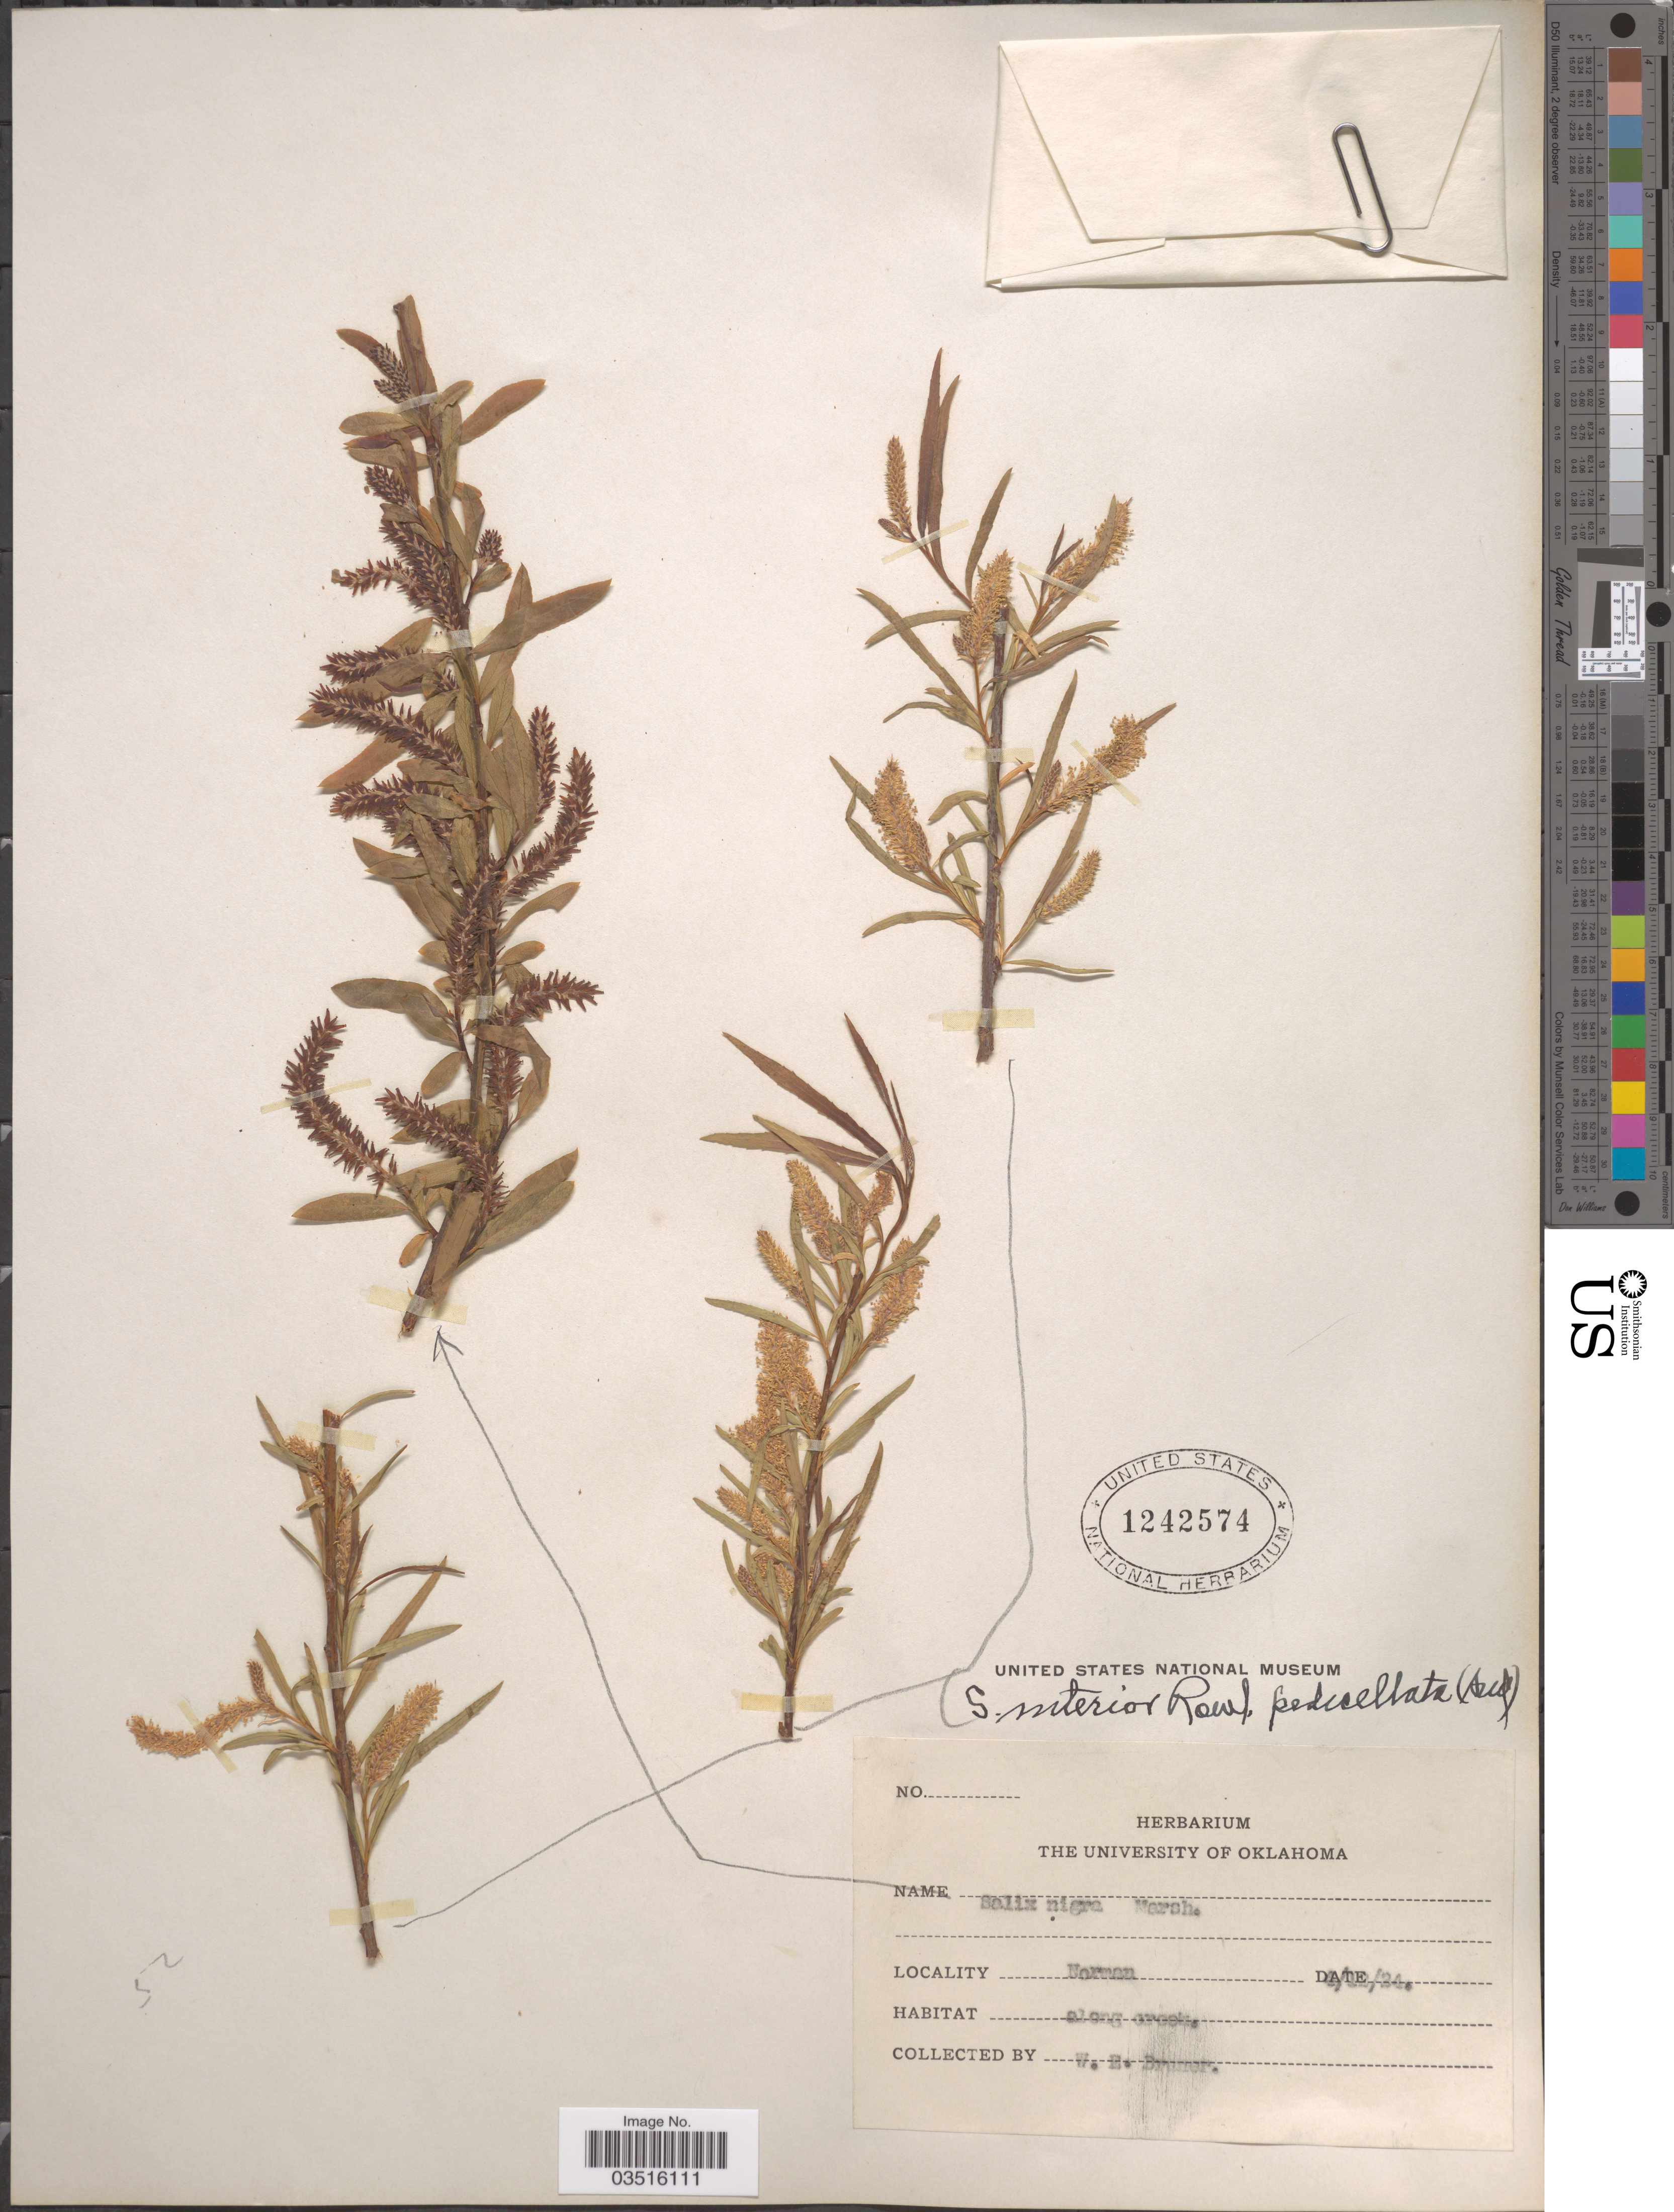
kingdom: Plantae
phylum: Tracheophyta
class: Magnoliopsida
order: Malpighiales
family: Salicaceae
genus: Salix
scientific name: Salix nigra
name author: Marshall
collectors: W. Bruner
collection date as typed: Transcribed d/m/y: 12/4/24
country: United States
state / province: Oklahoma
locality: Norman.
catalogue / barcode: US 1242574